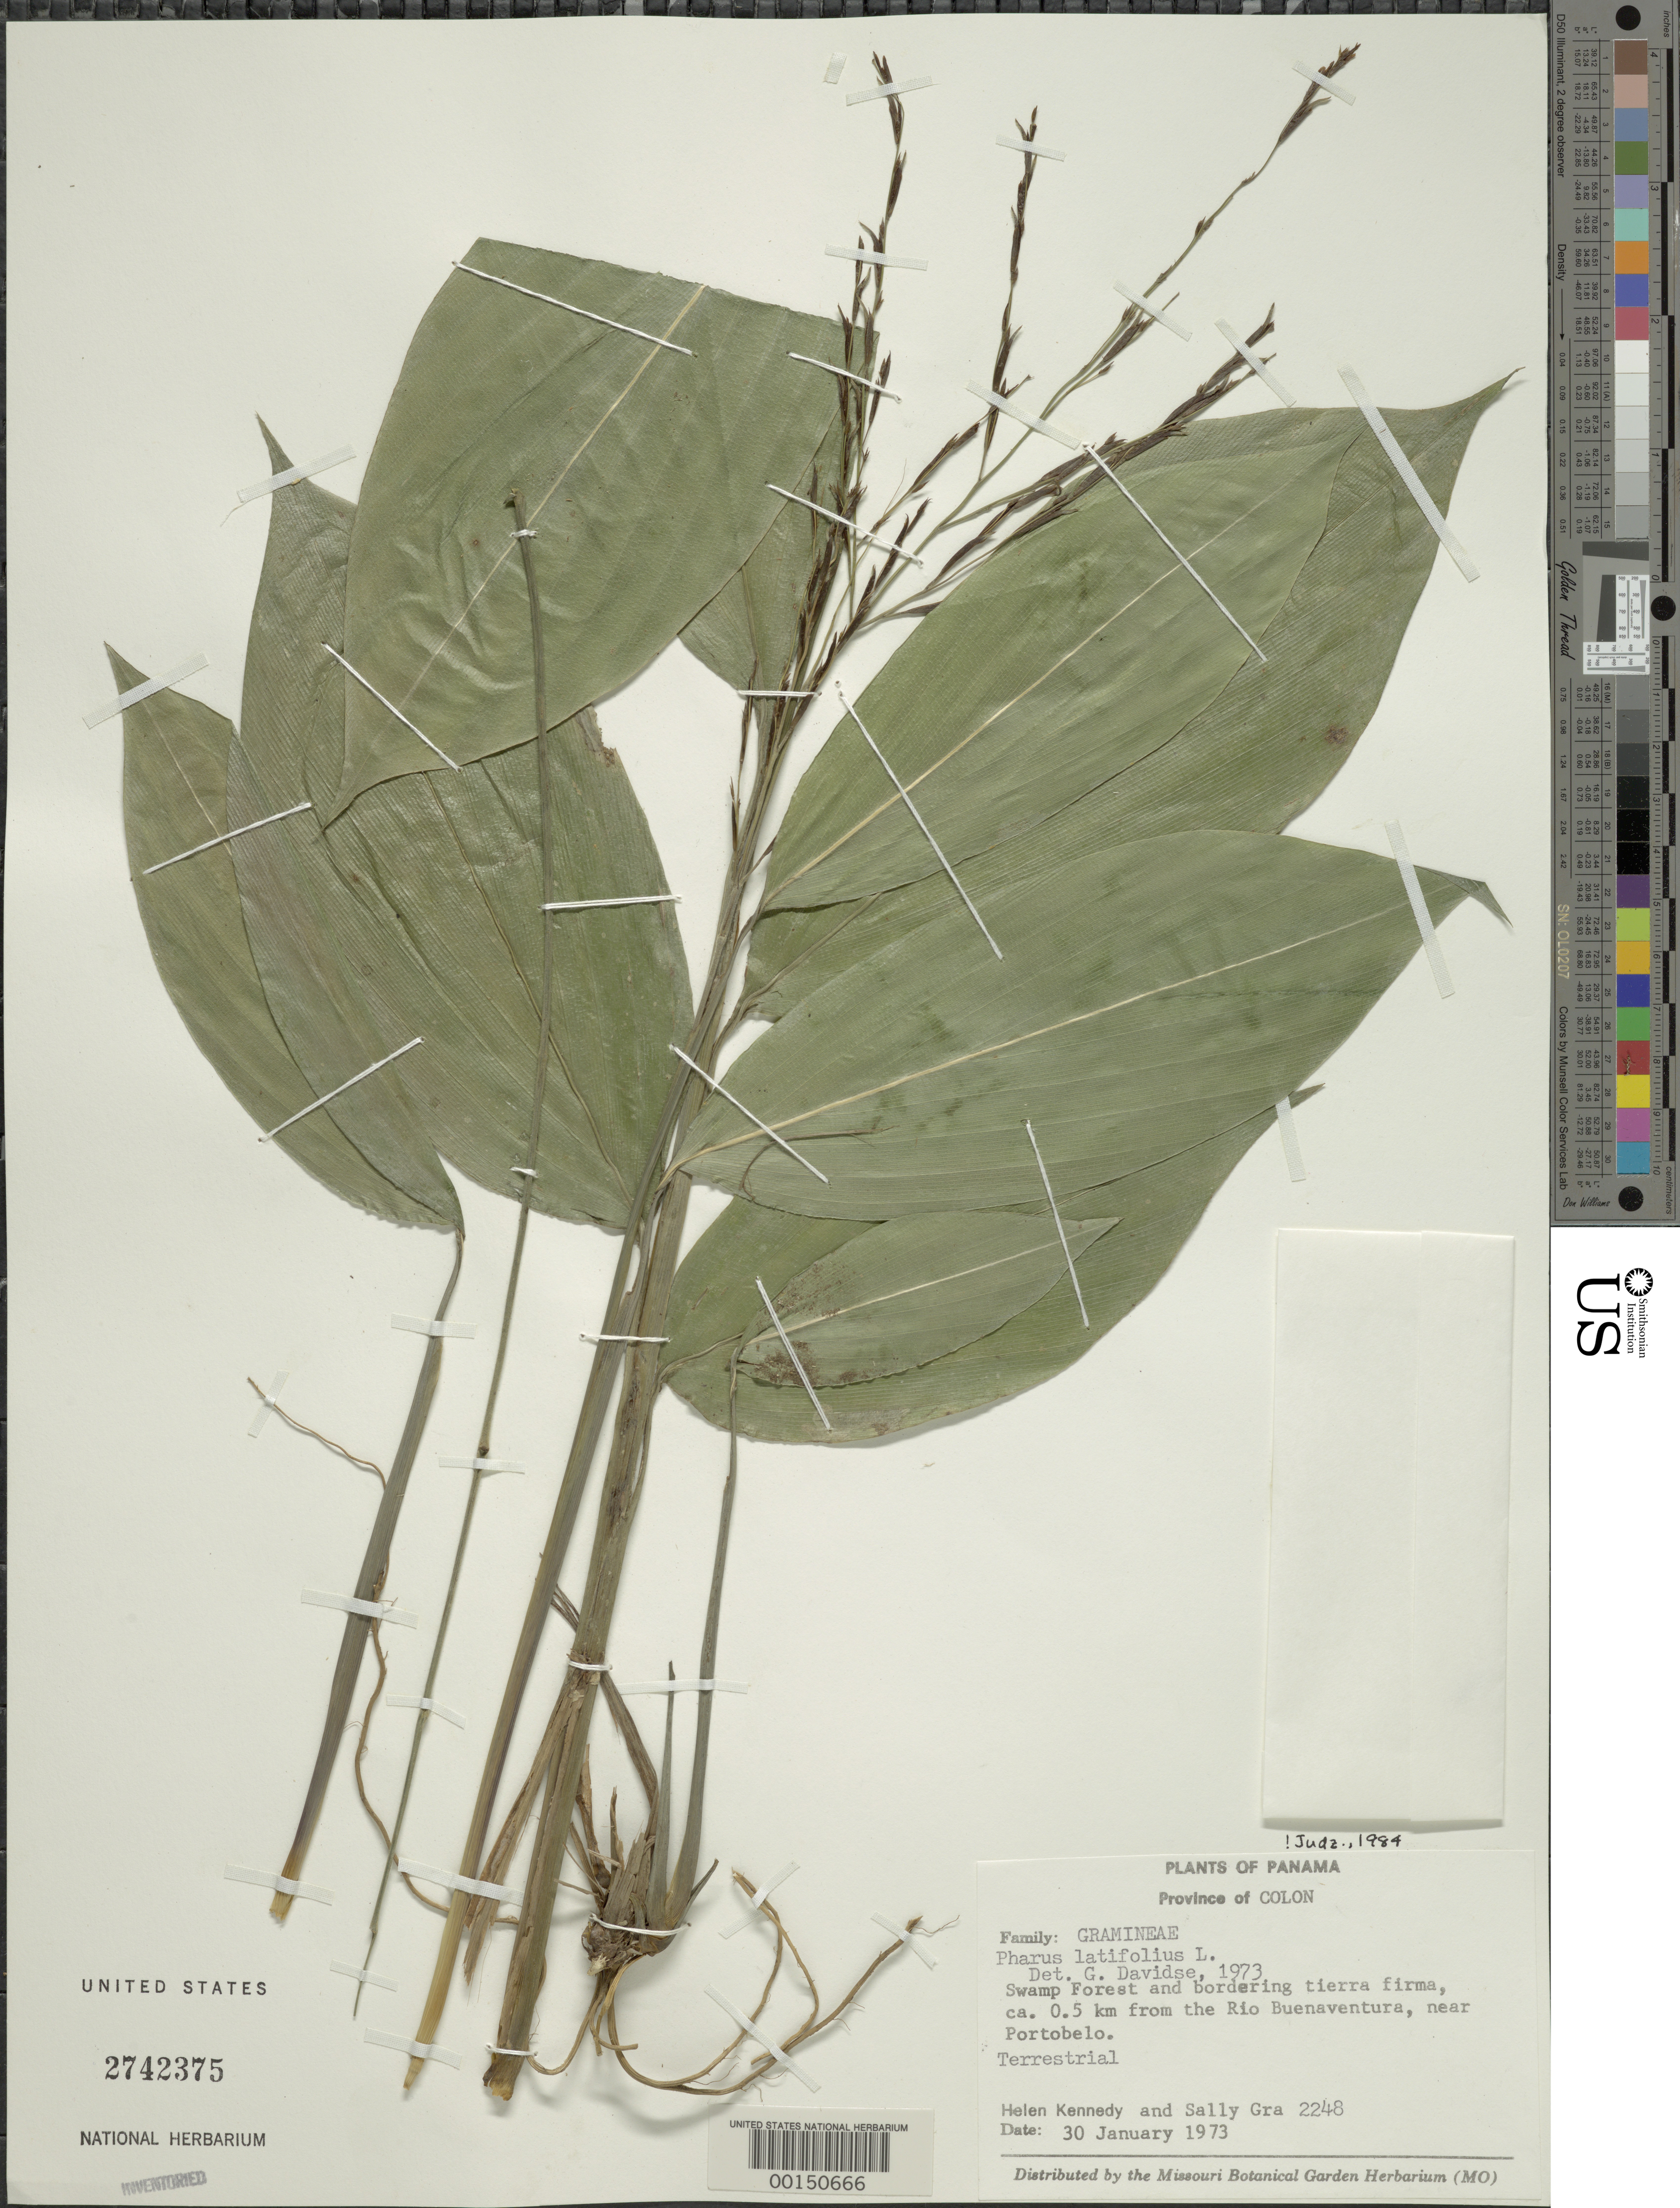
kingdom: Plantae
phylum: Tracheophyta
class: Liliopsida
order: Poales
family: Poaceae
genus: Pharus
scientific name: Pharus latifolius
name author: L.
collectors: H. Kennedy & S. Gra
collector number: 2248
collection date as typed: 30 Jan 1973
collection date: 1973-01-30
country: Panama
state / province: Colón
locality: Portobelo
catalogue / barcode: US 2742375